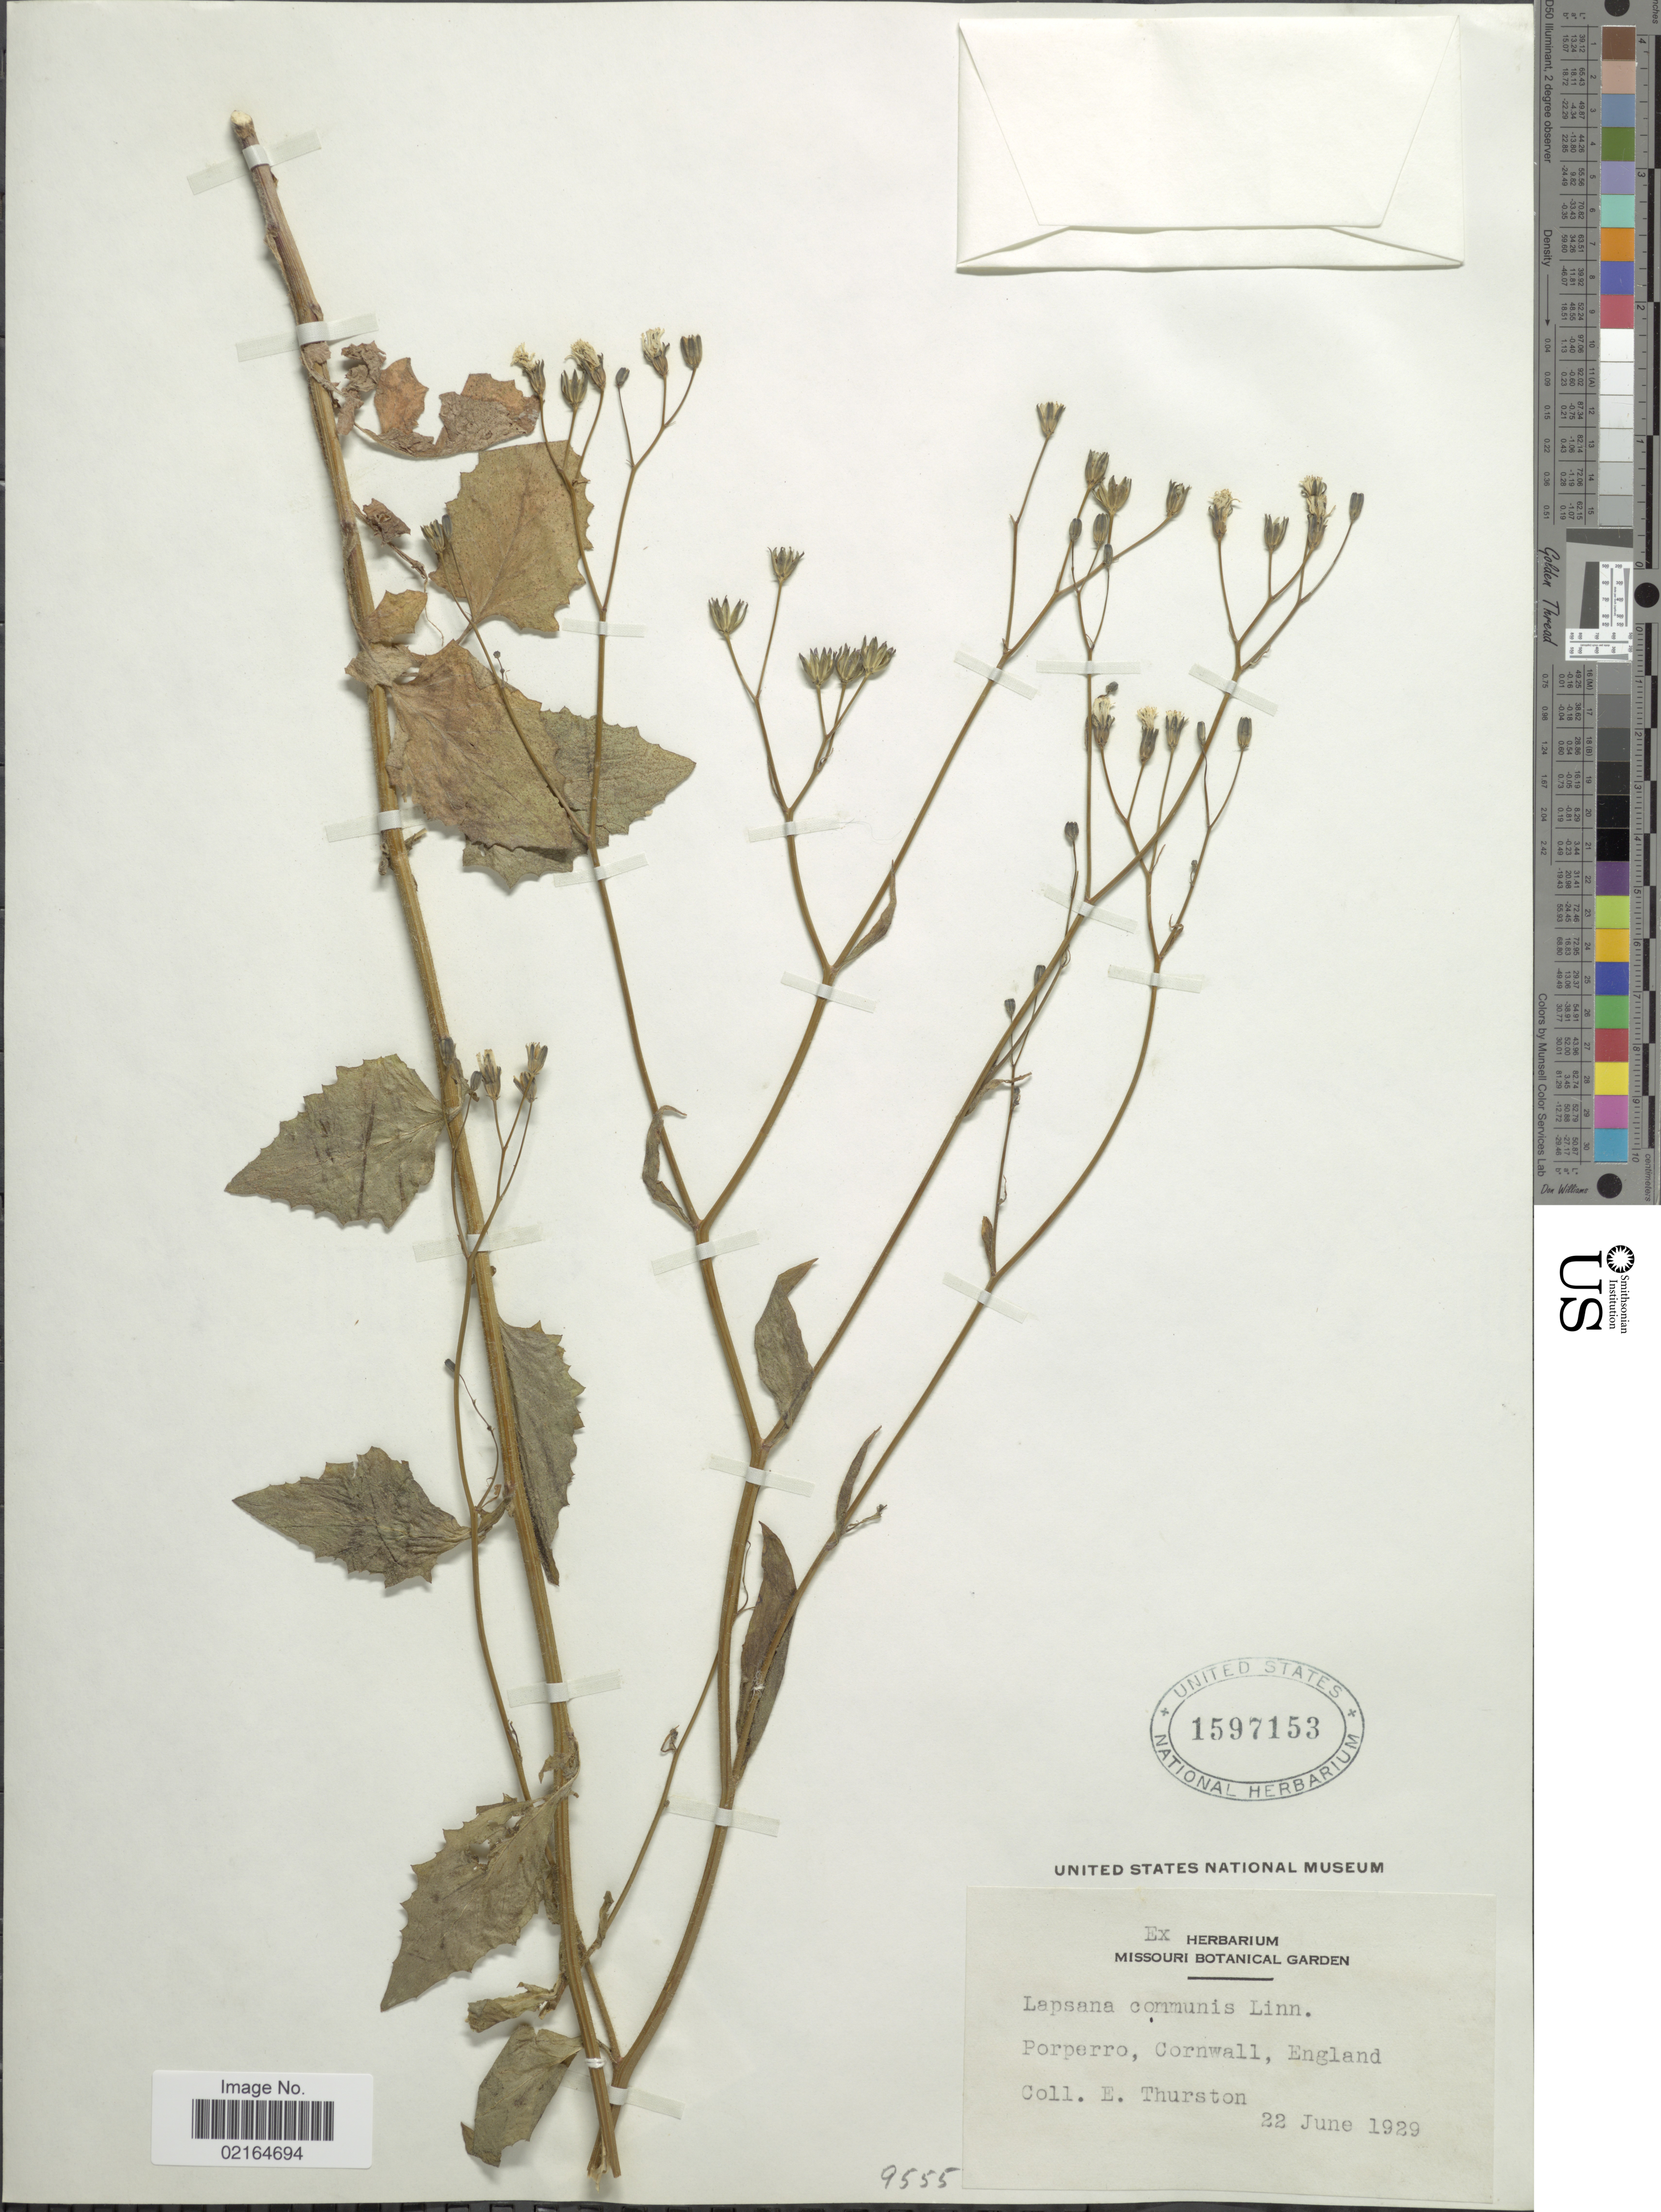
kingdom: Plantae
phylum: Tracheophyta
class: Magnoliopsida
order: Asterales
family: Asteraceae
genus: Lapsana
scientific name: Lapsana communis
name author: L.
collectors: E. Thurston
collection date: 1929-06-22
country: United Kingdom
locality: Porperro, Cornwall, England.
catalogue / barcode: US 1597153